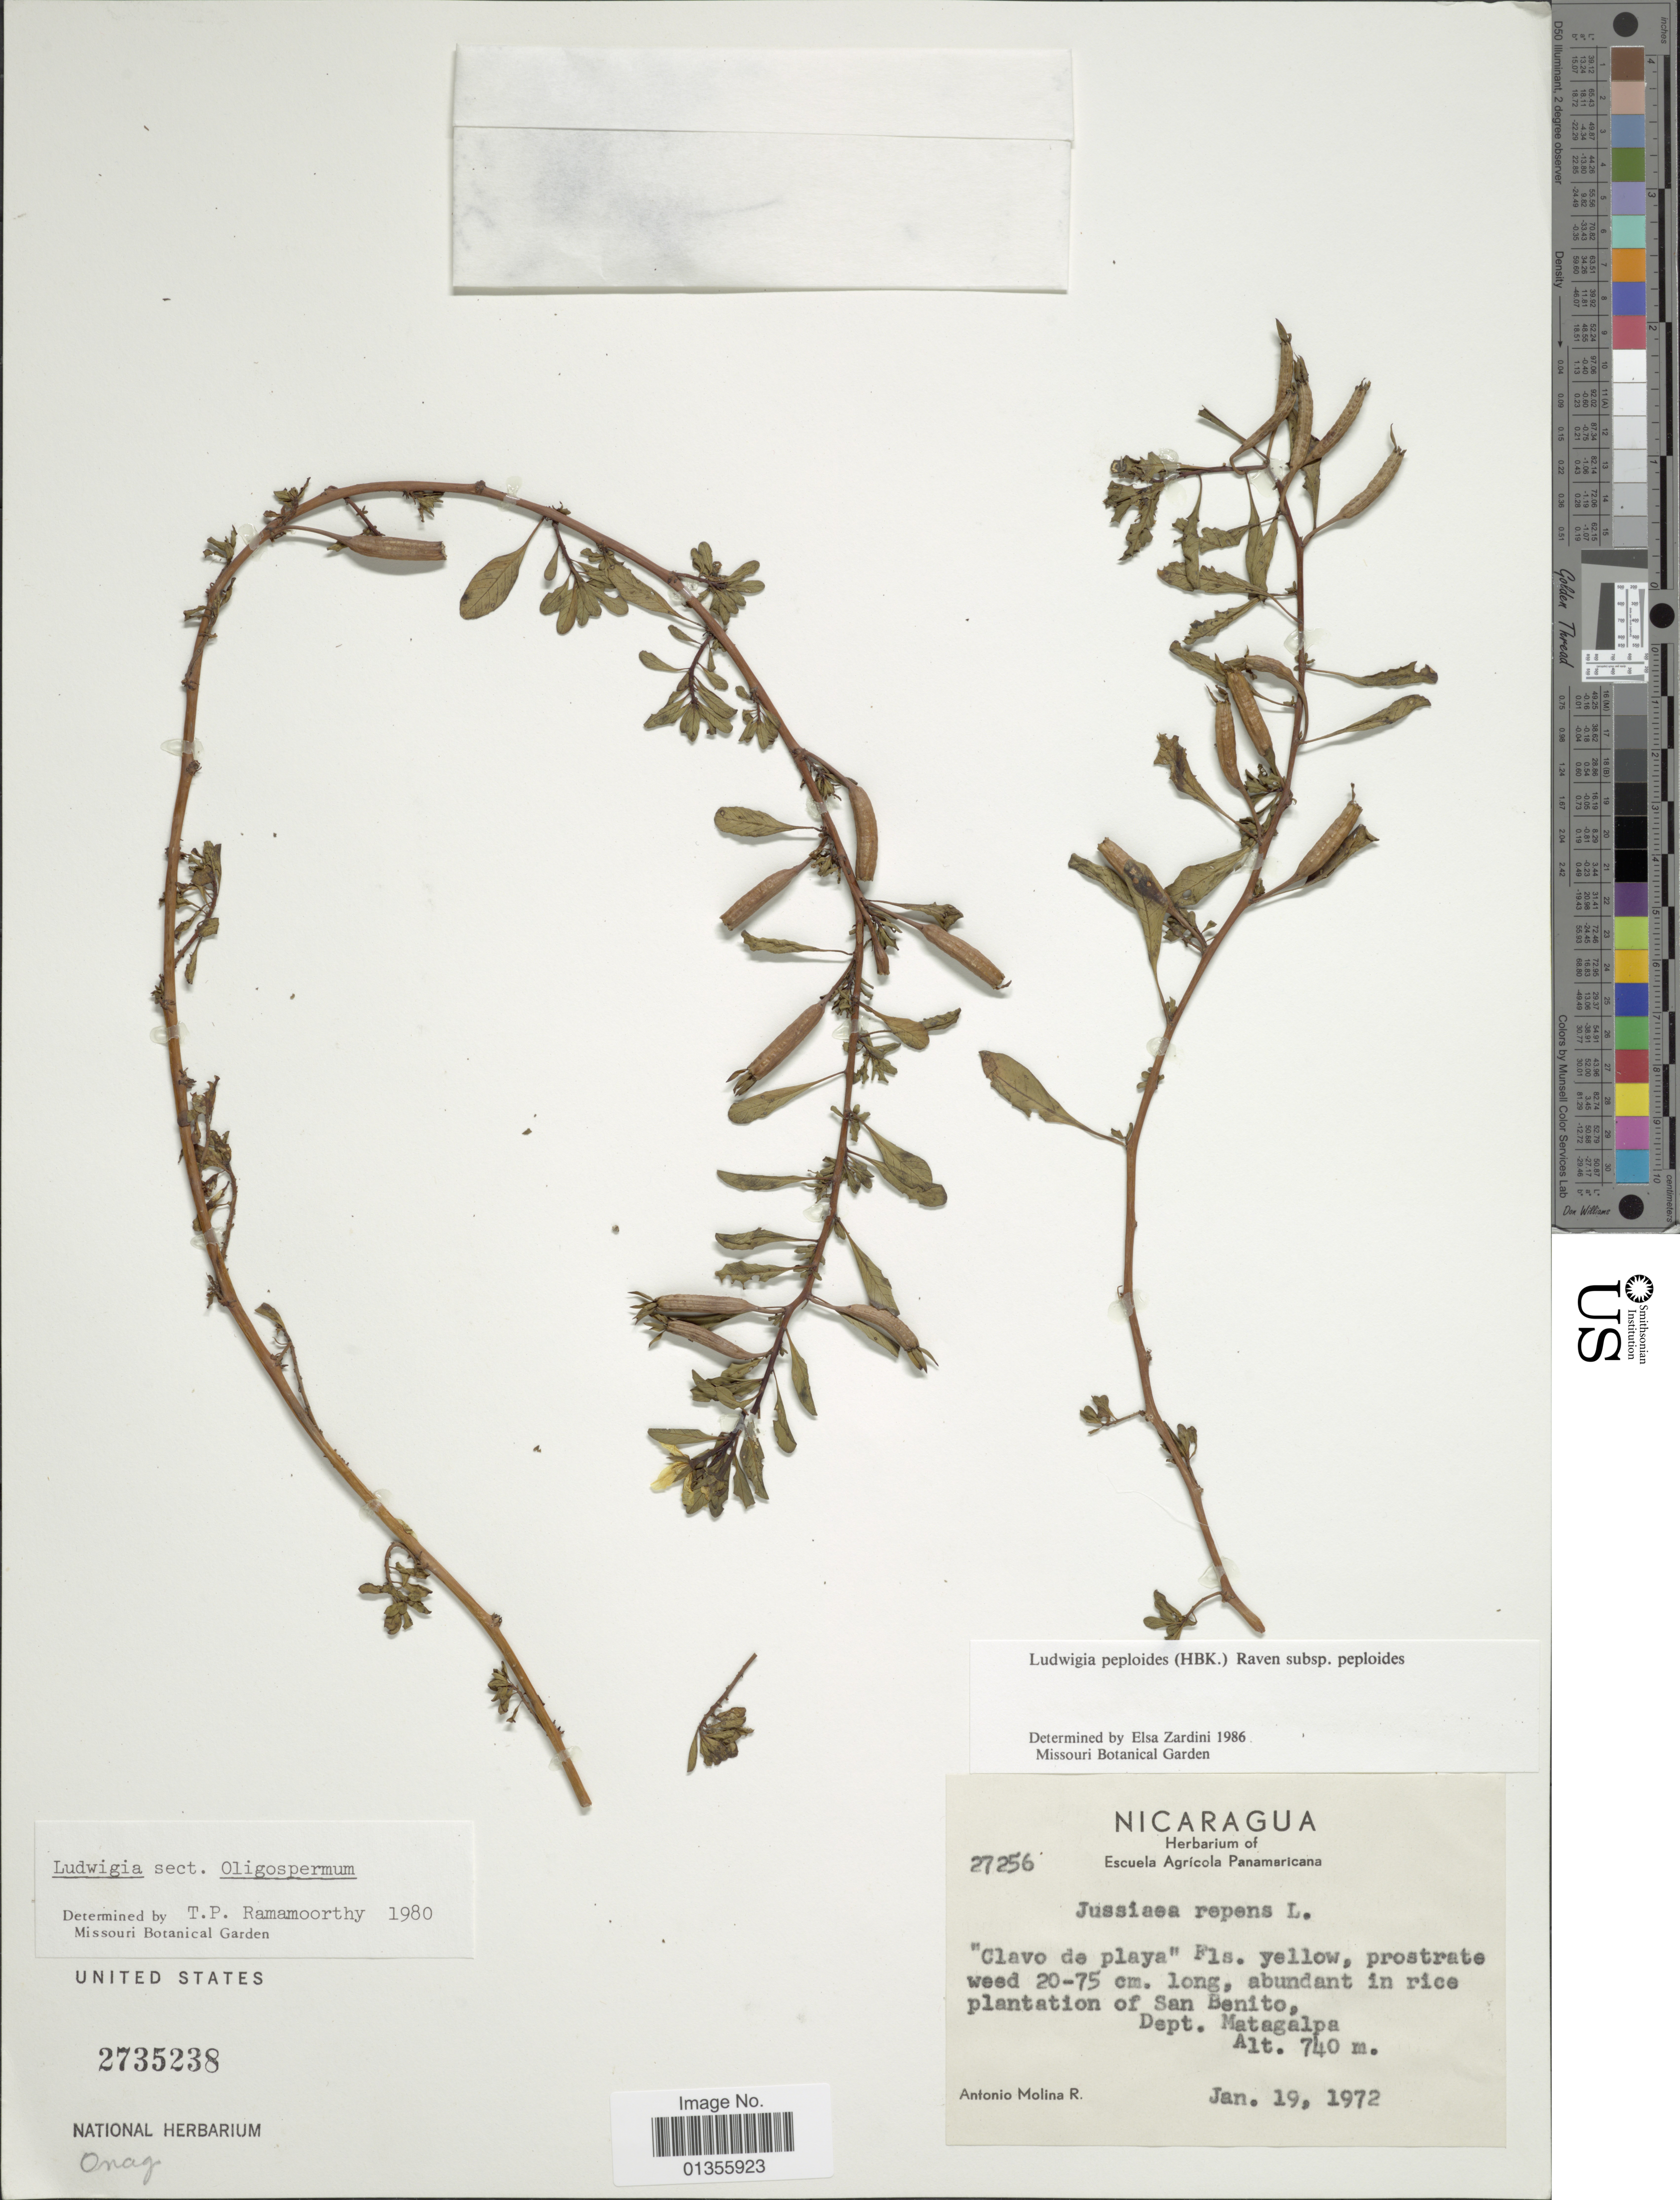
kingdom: Plantae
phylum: Tracheophyta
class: Magnoliopsida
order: Myrtales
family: Onagraceae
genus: Ludwigia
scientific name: Ludwigia peploides subsp. peploides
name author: (Kunth) P.H. Raven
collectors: A. Molina R.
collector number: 27256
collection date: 1972-01-19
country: Nicaragua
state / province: Matagalpa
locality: Abundant in rice plantation of San Benito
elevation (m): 740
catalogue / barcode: US 2735238